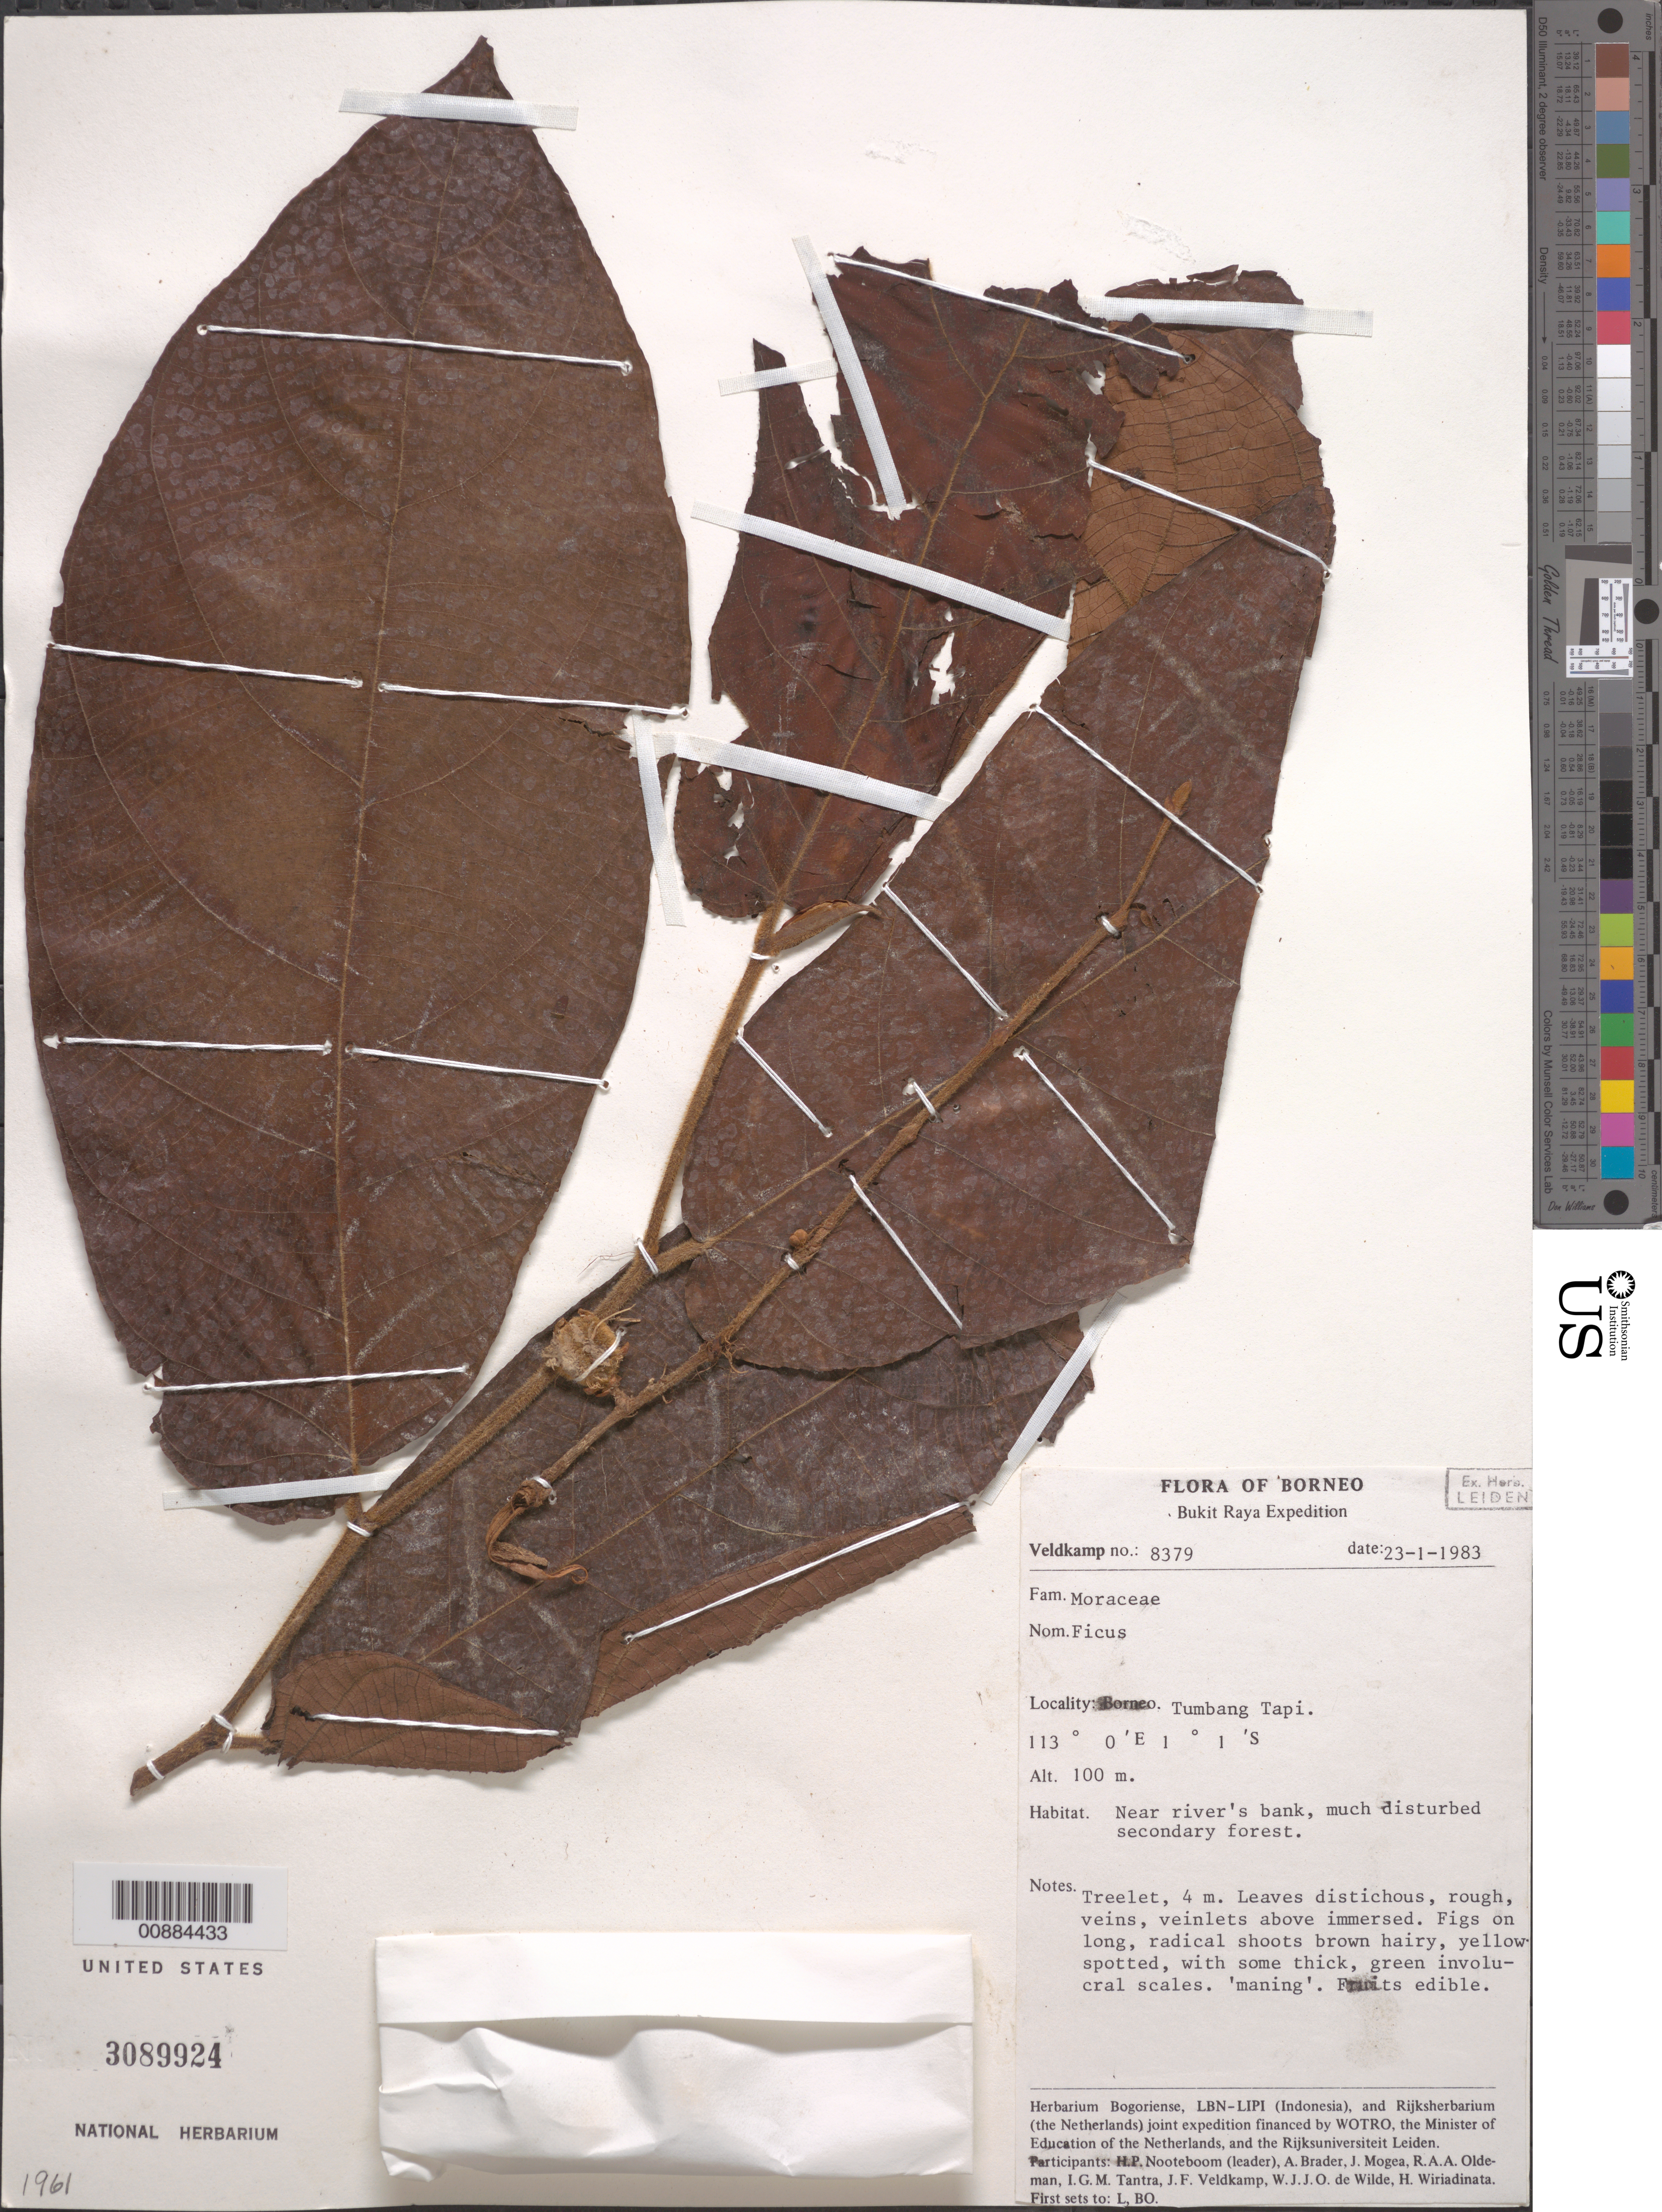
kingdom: Plantae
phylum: Tracheophyta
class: Magnoliopsida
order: Rosales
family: Moraceae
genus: Ficus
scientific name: Ficus sp.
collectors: J. F. Veldkamp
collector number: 8379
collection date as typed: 23 Jan 1983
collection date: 1983-01-23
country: Indonesia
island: Borneo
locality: Tumbang Tapi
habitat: Near river's bank, much disturbed secondary forest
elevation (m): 100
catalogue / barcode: US 3089924